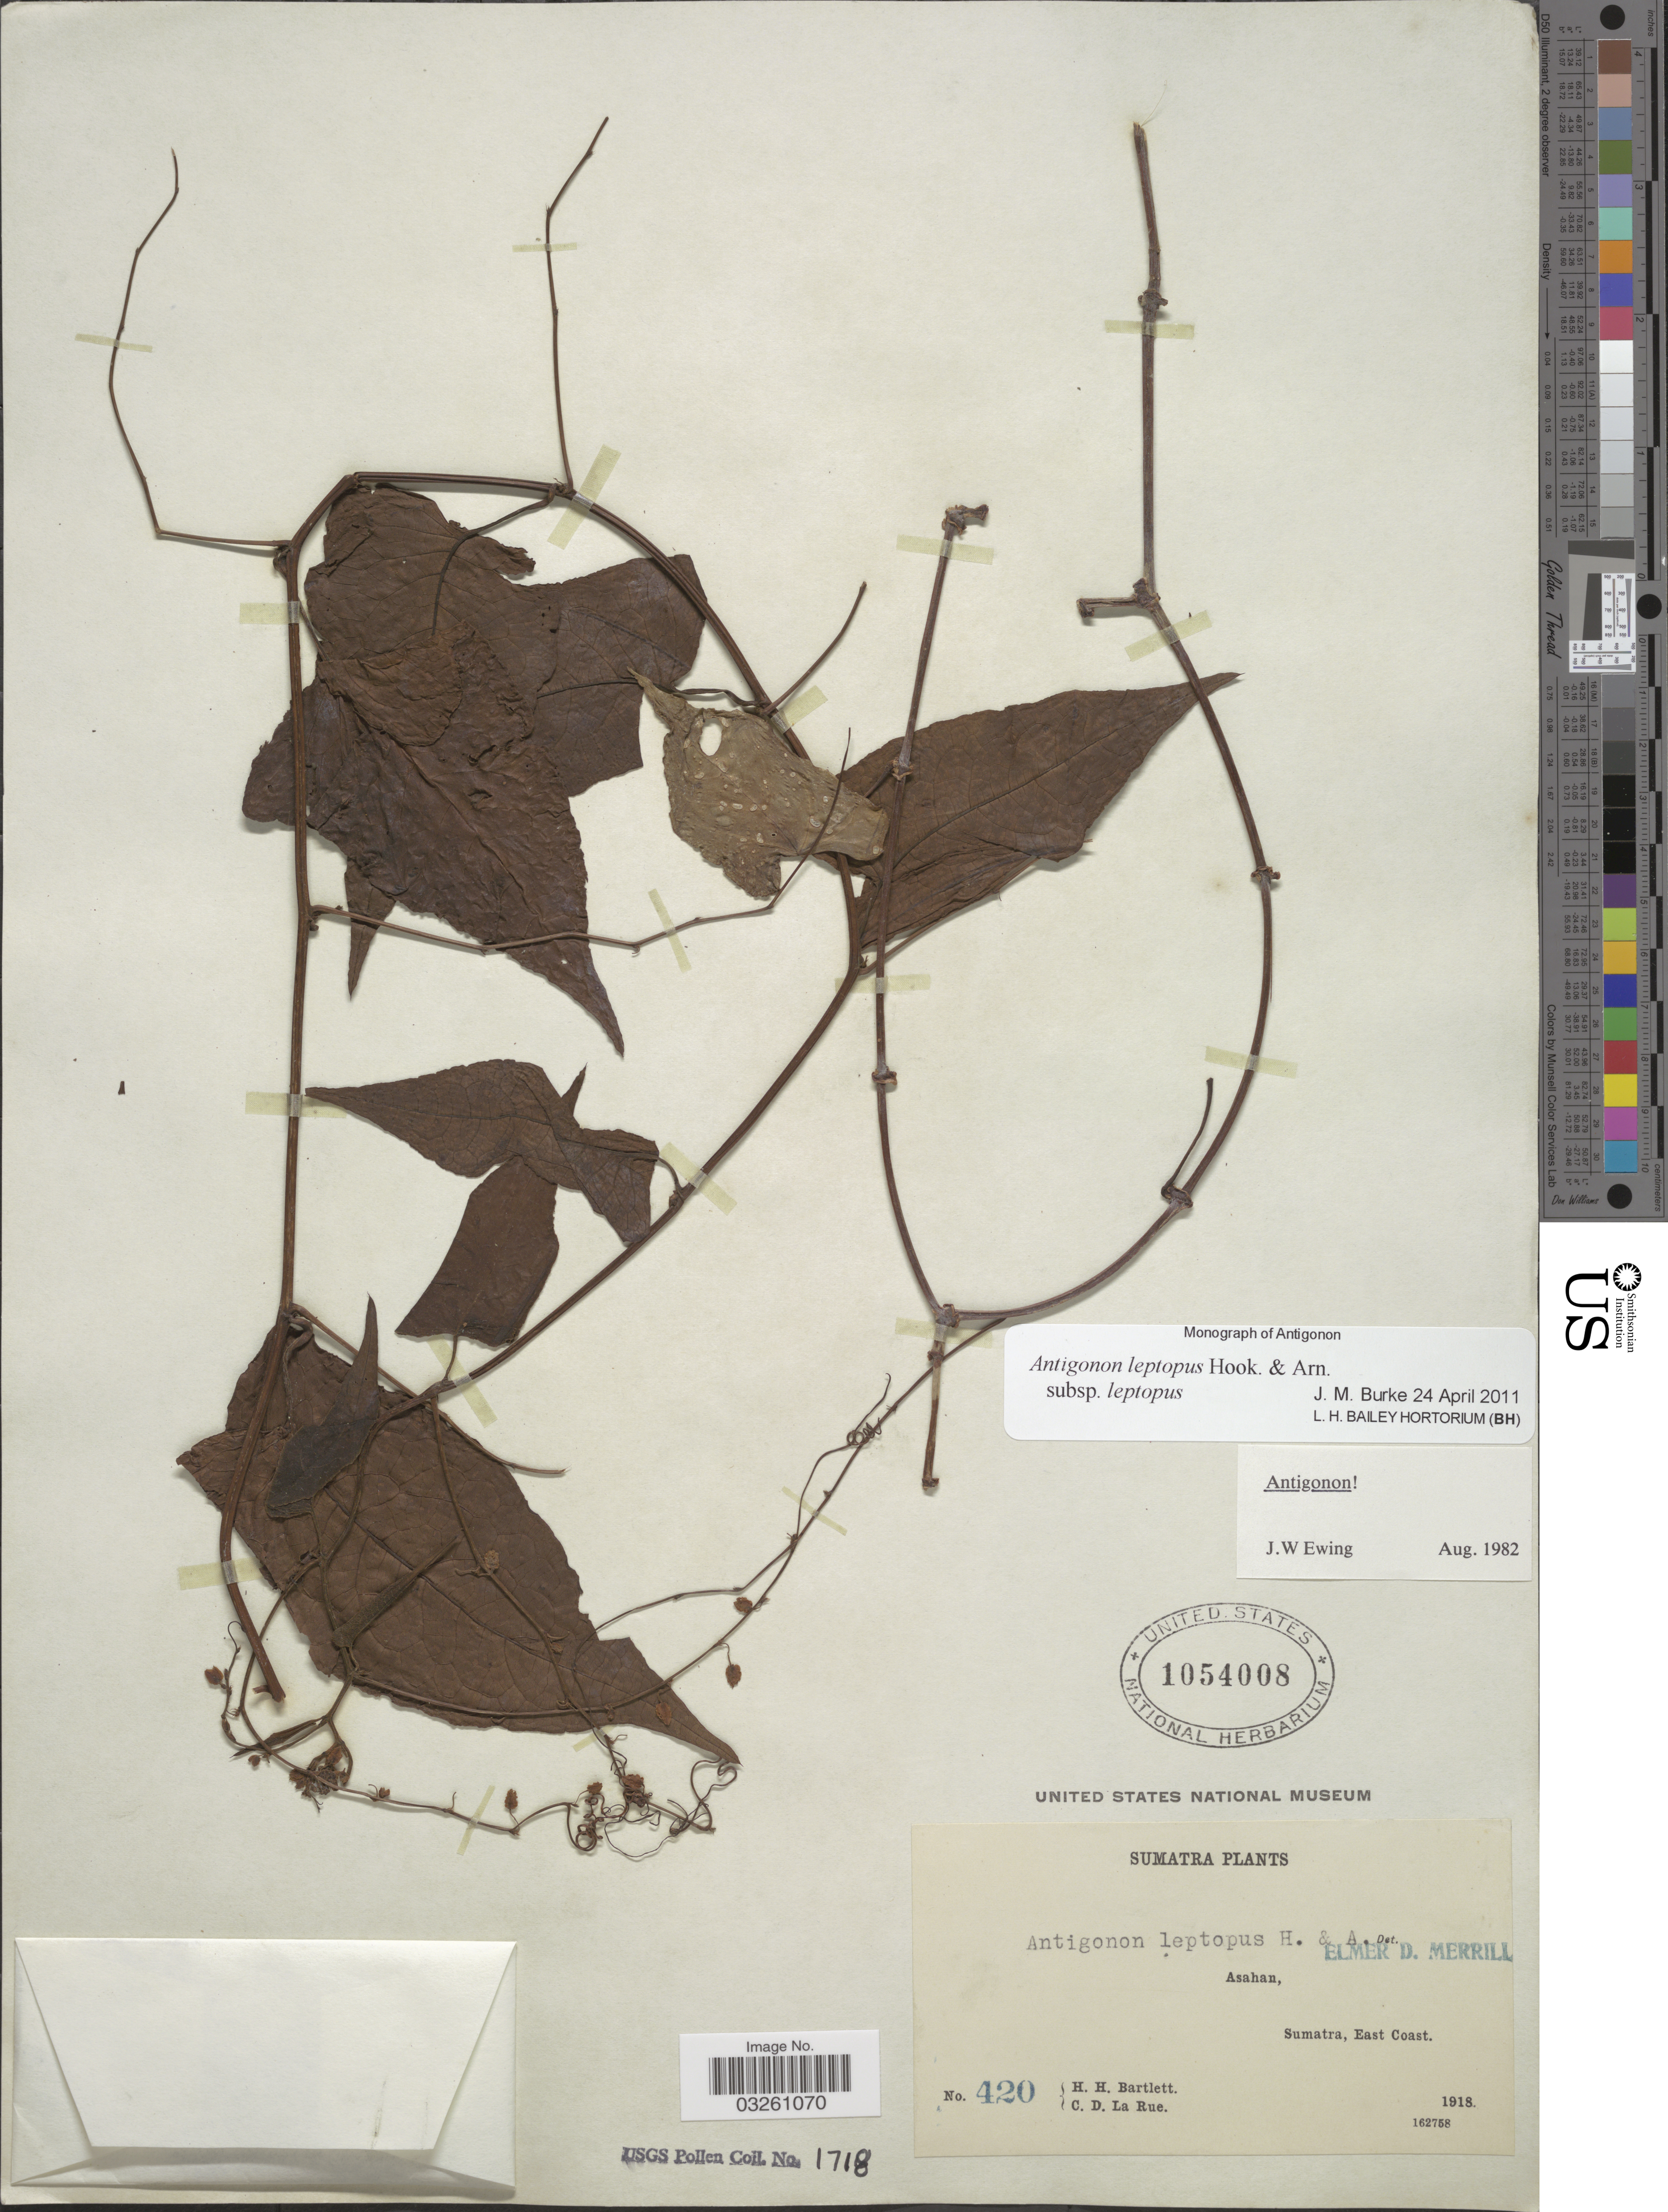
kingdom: Plantae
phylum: Tracheophyta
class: Magnoliopsida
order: Caryophyllales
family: Polygonaceae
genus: Antigonon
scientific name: Antigonon leptopus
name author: Hook. & Arn.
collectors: H. H. Bartlett & C. La Rue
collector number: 420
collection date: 1918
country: Indonesia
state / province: Sumatra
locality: Asahan, Sumatra, East Coast.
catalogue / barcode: US 1054008